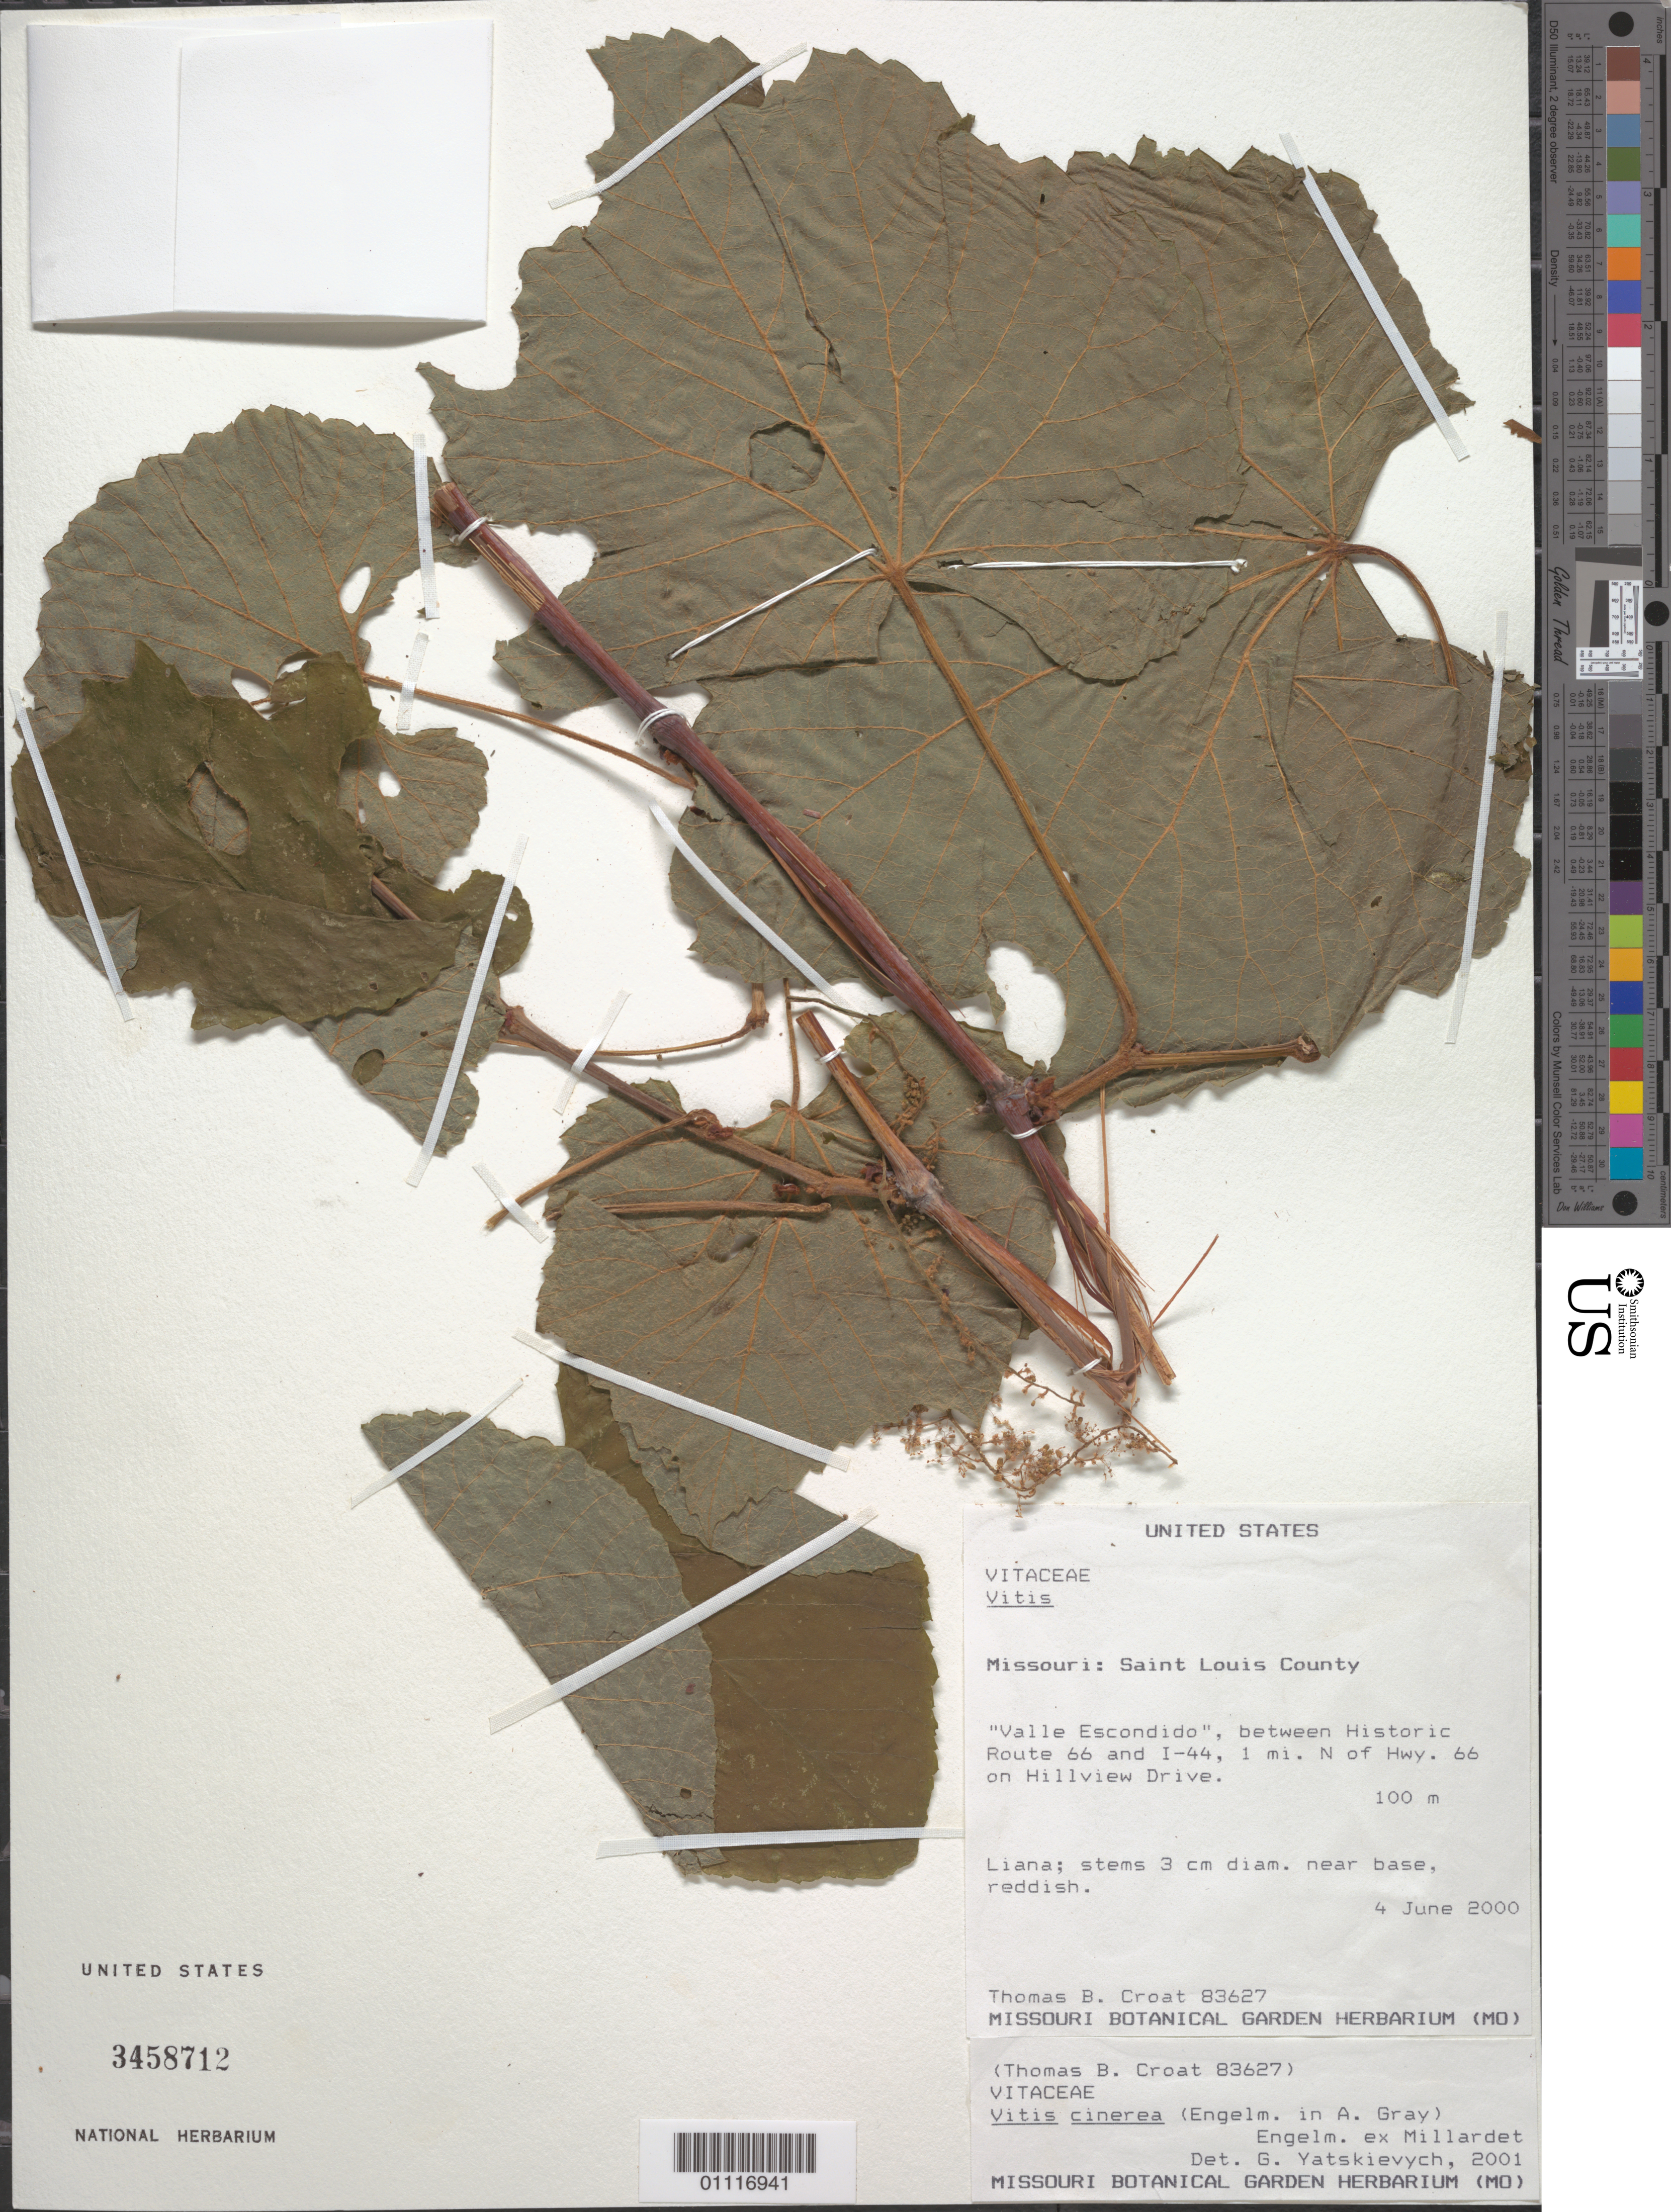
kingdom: Plantae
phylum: Tracheophyta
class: Magnoliopsida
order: Vitales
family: Vitaceae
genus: Vitis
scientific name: Vitis cinerea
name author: (Engelm.) Millardet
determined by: Yatskievych, G.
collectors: T. B. Croat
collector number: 83627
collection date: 2000-06-04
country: United States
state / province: Missouri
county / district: Saint Louis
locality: "Valle Escondido", between Historic Route 66 and I-44, 1 mi. N of Hwy. 66 on Hillview Drive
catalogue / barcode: US 3458712